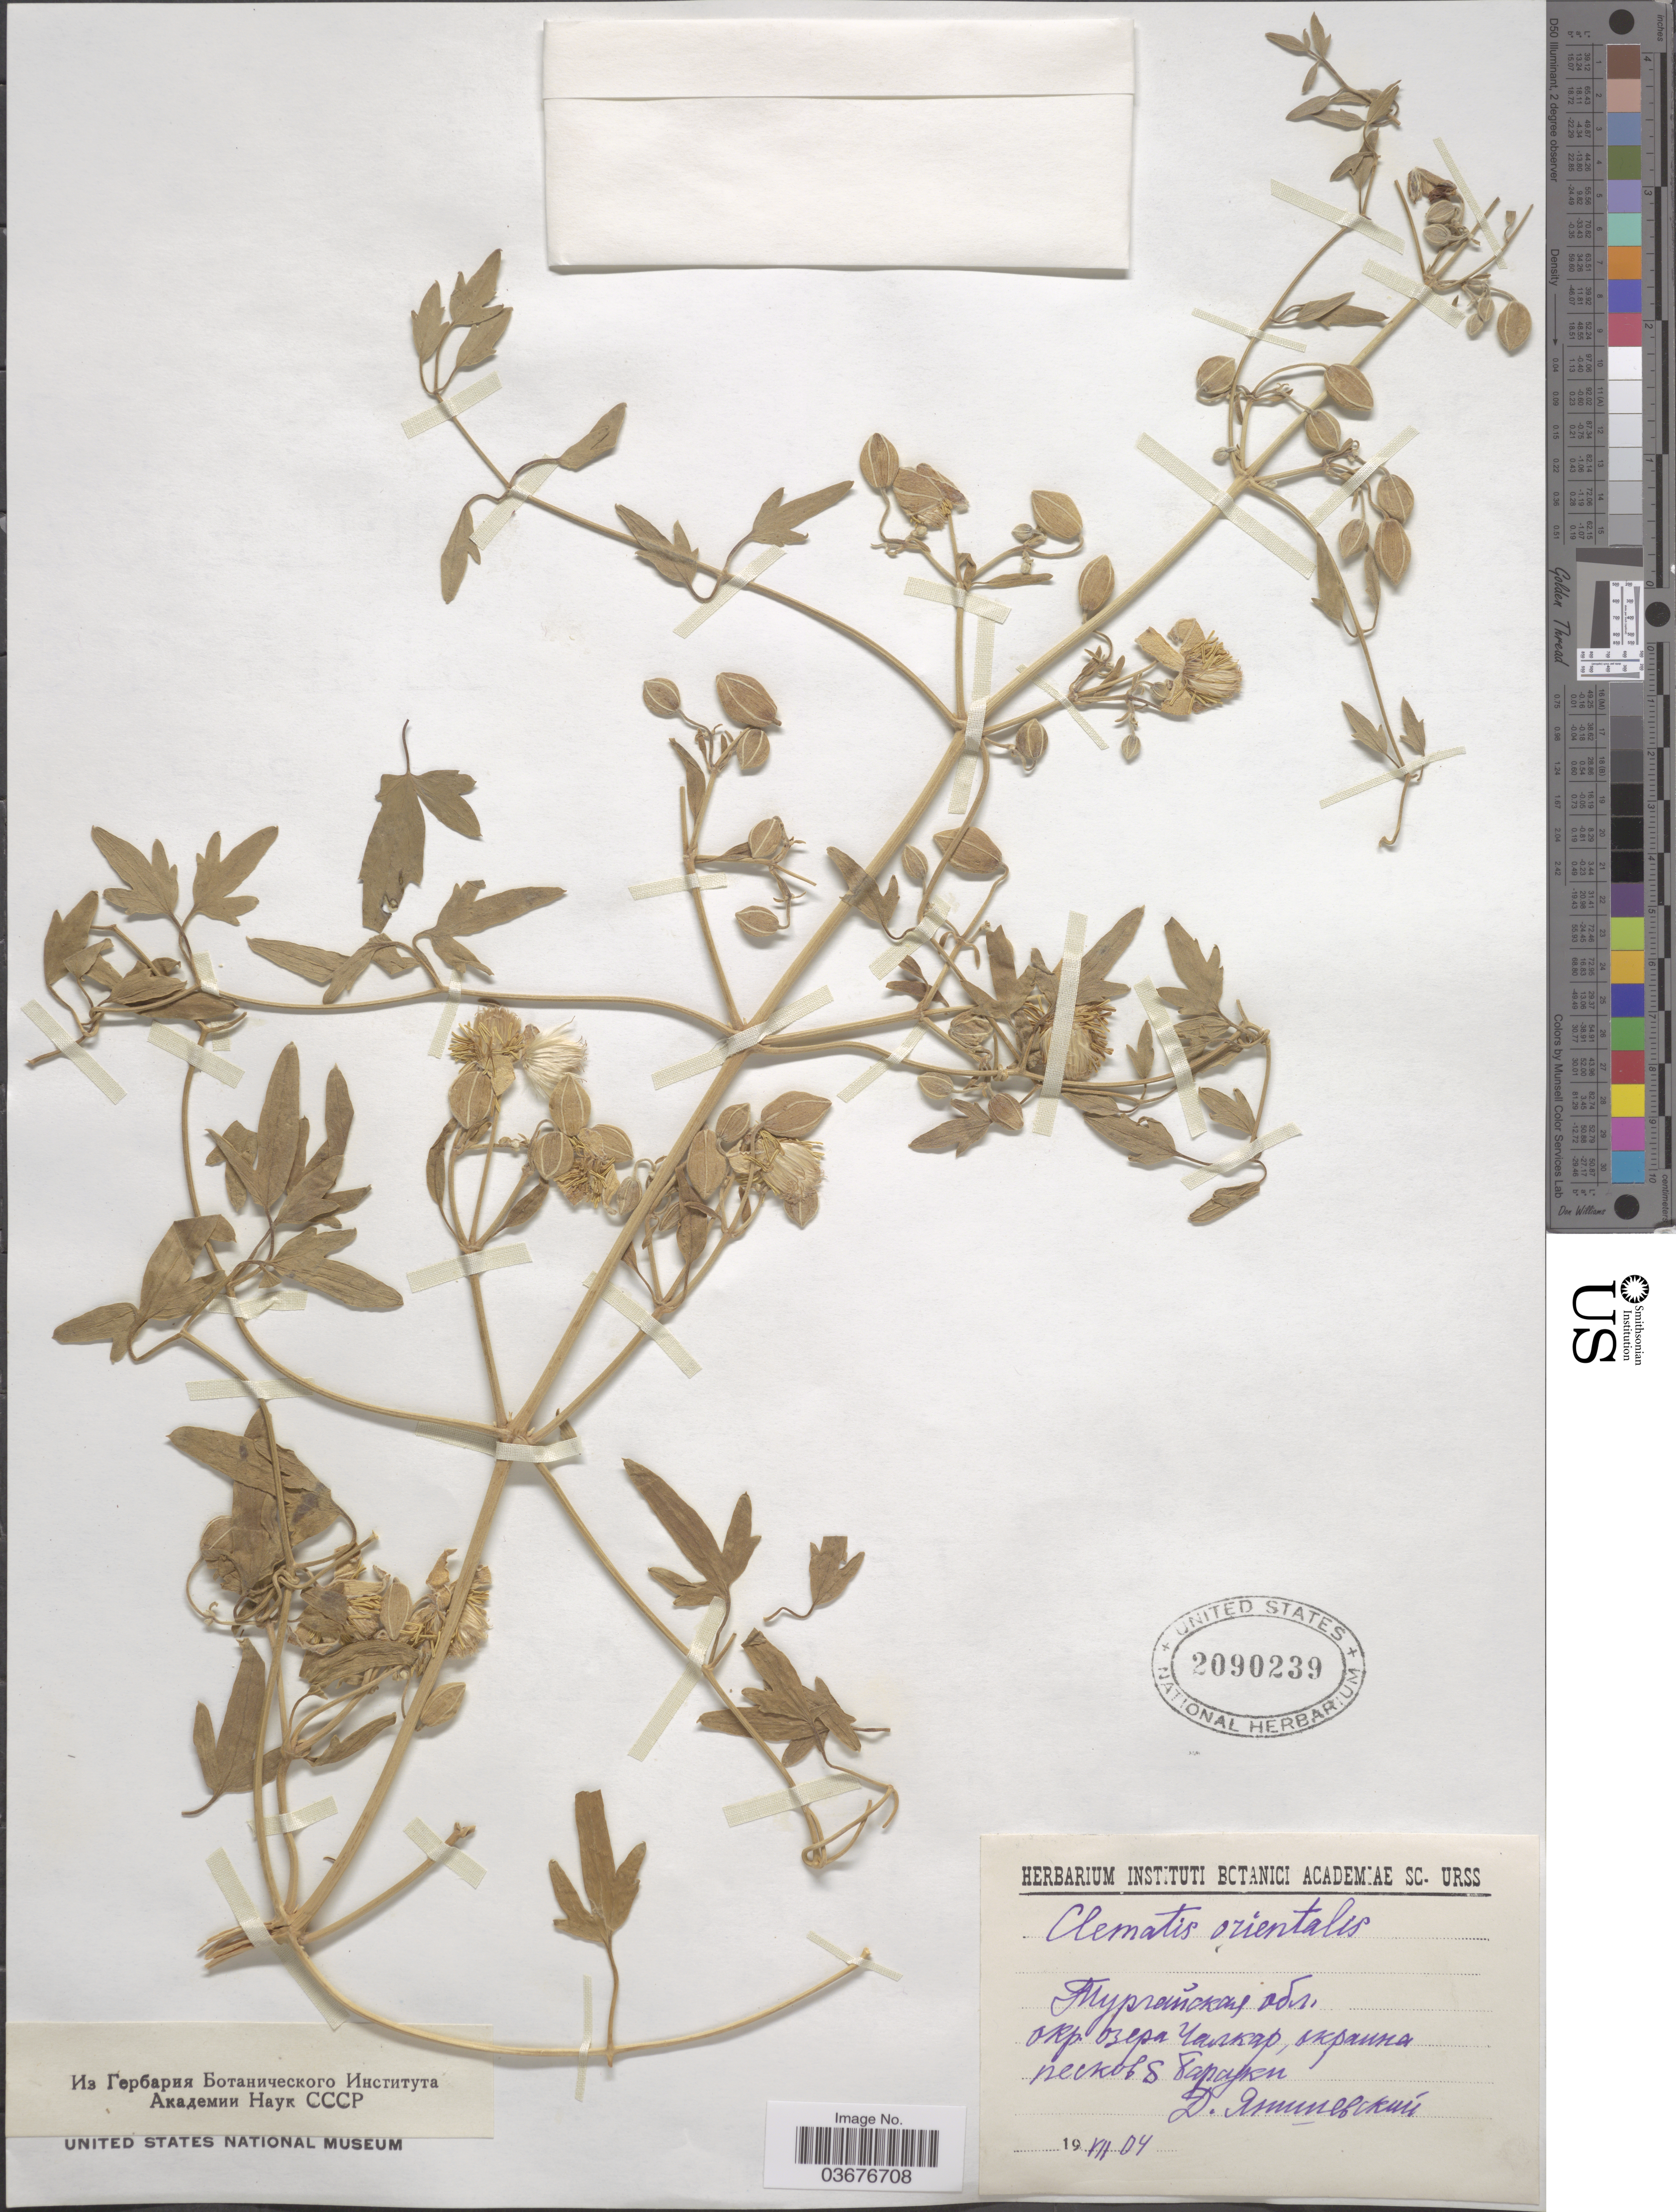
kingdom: Plantae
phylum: Tracheophyta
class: Magnoliopsida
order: Ranunculales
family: Ranunculaceae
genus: Clematis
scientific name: Clematis orientalis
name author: L.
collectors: D. Yanishevskiy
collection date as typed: Transcribed d/m/y: 19/7/4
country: Kazakhstan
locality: Lake Chalkar.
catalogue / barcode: US 2090239